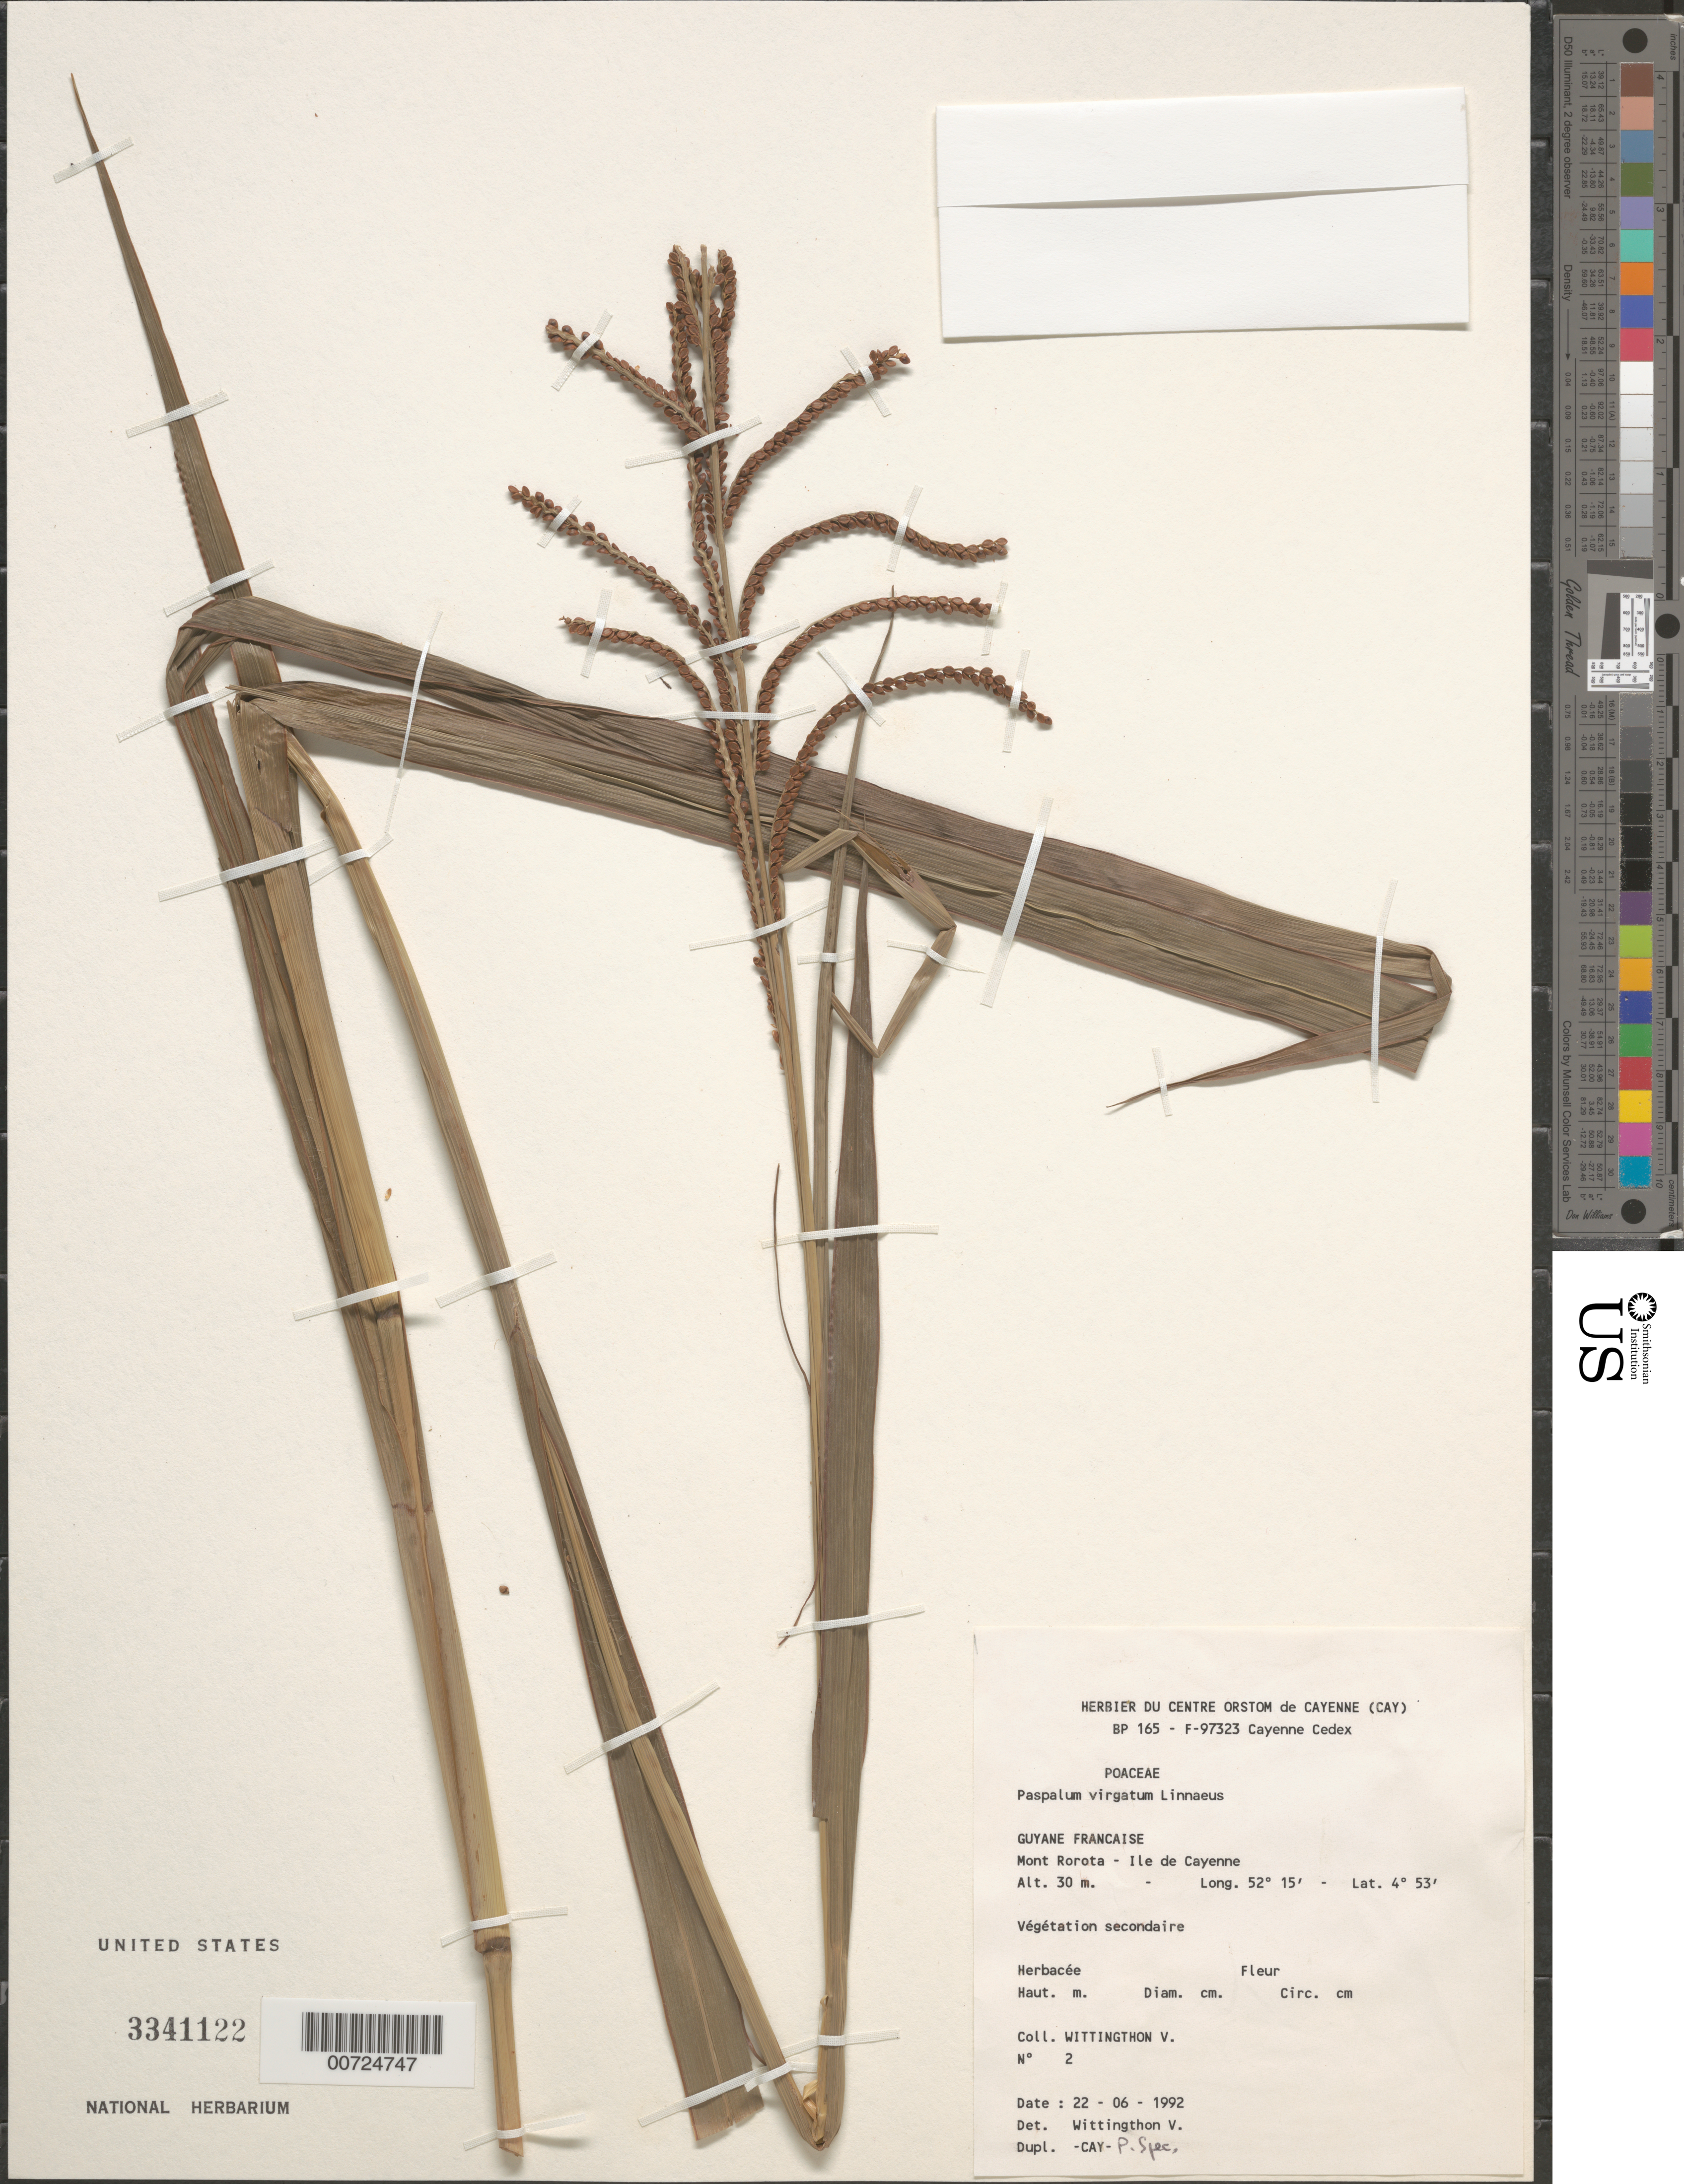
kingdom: Plantae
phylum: Tracheophyta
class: Liliopsida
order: Poales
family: Poaceae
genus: Paspalum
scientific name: Paspalum virgatum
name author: L.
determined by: Wittingthon, V.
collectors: V. Wittingthon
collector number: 2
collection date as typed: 22-Jun-92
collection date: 1992-06-22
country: French Guiana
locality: Mt. Rorota, Ile de Cayenne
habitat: Secondary vegetation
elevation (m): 30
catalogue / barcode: US 3341122